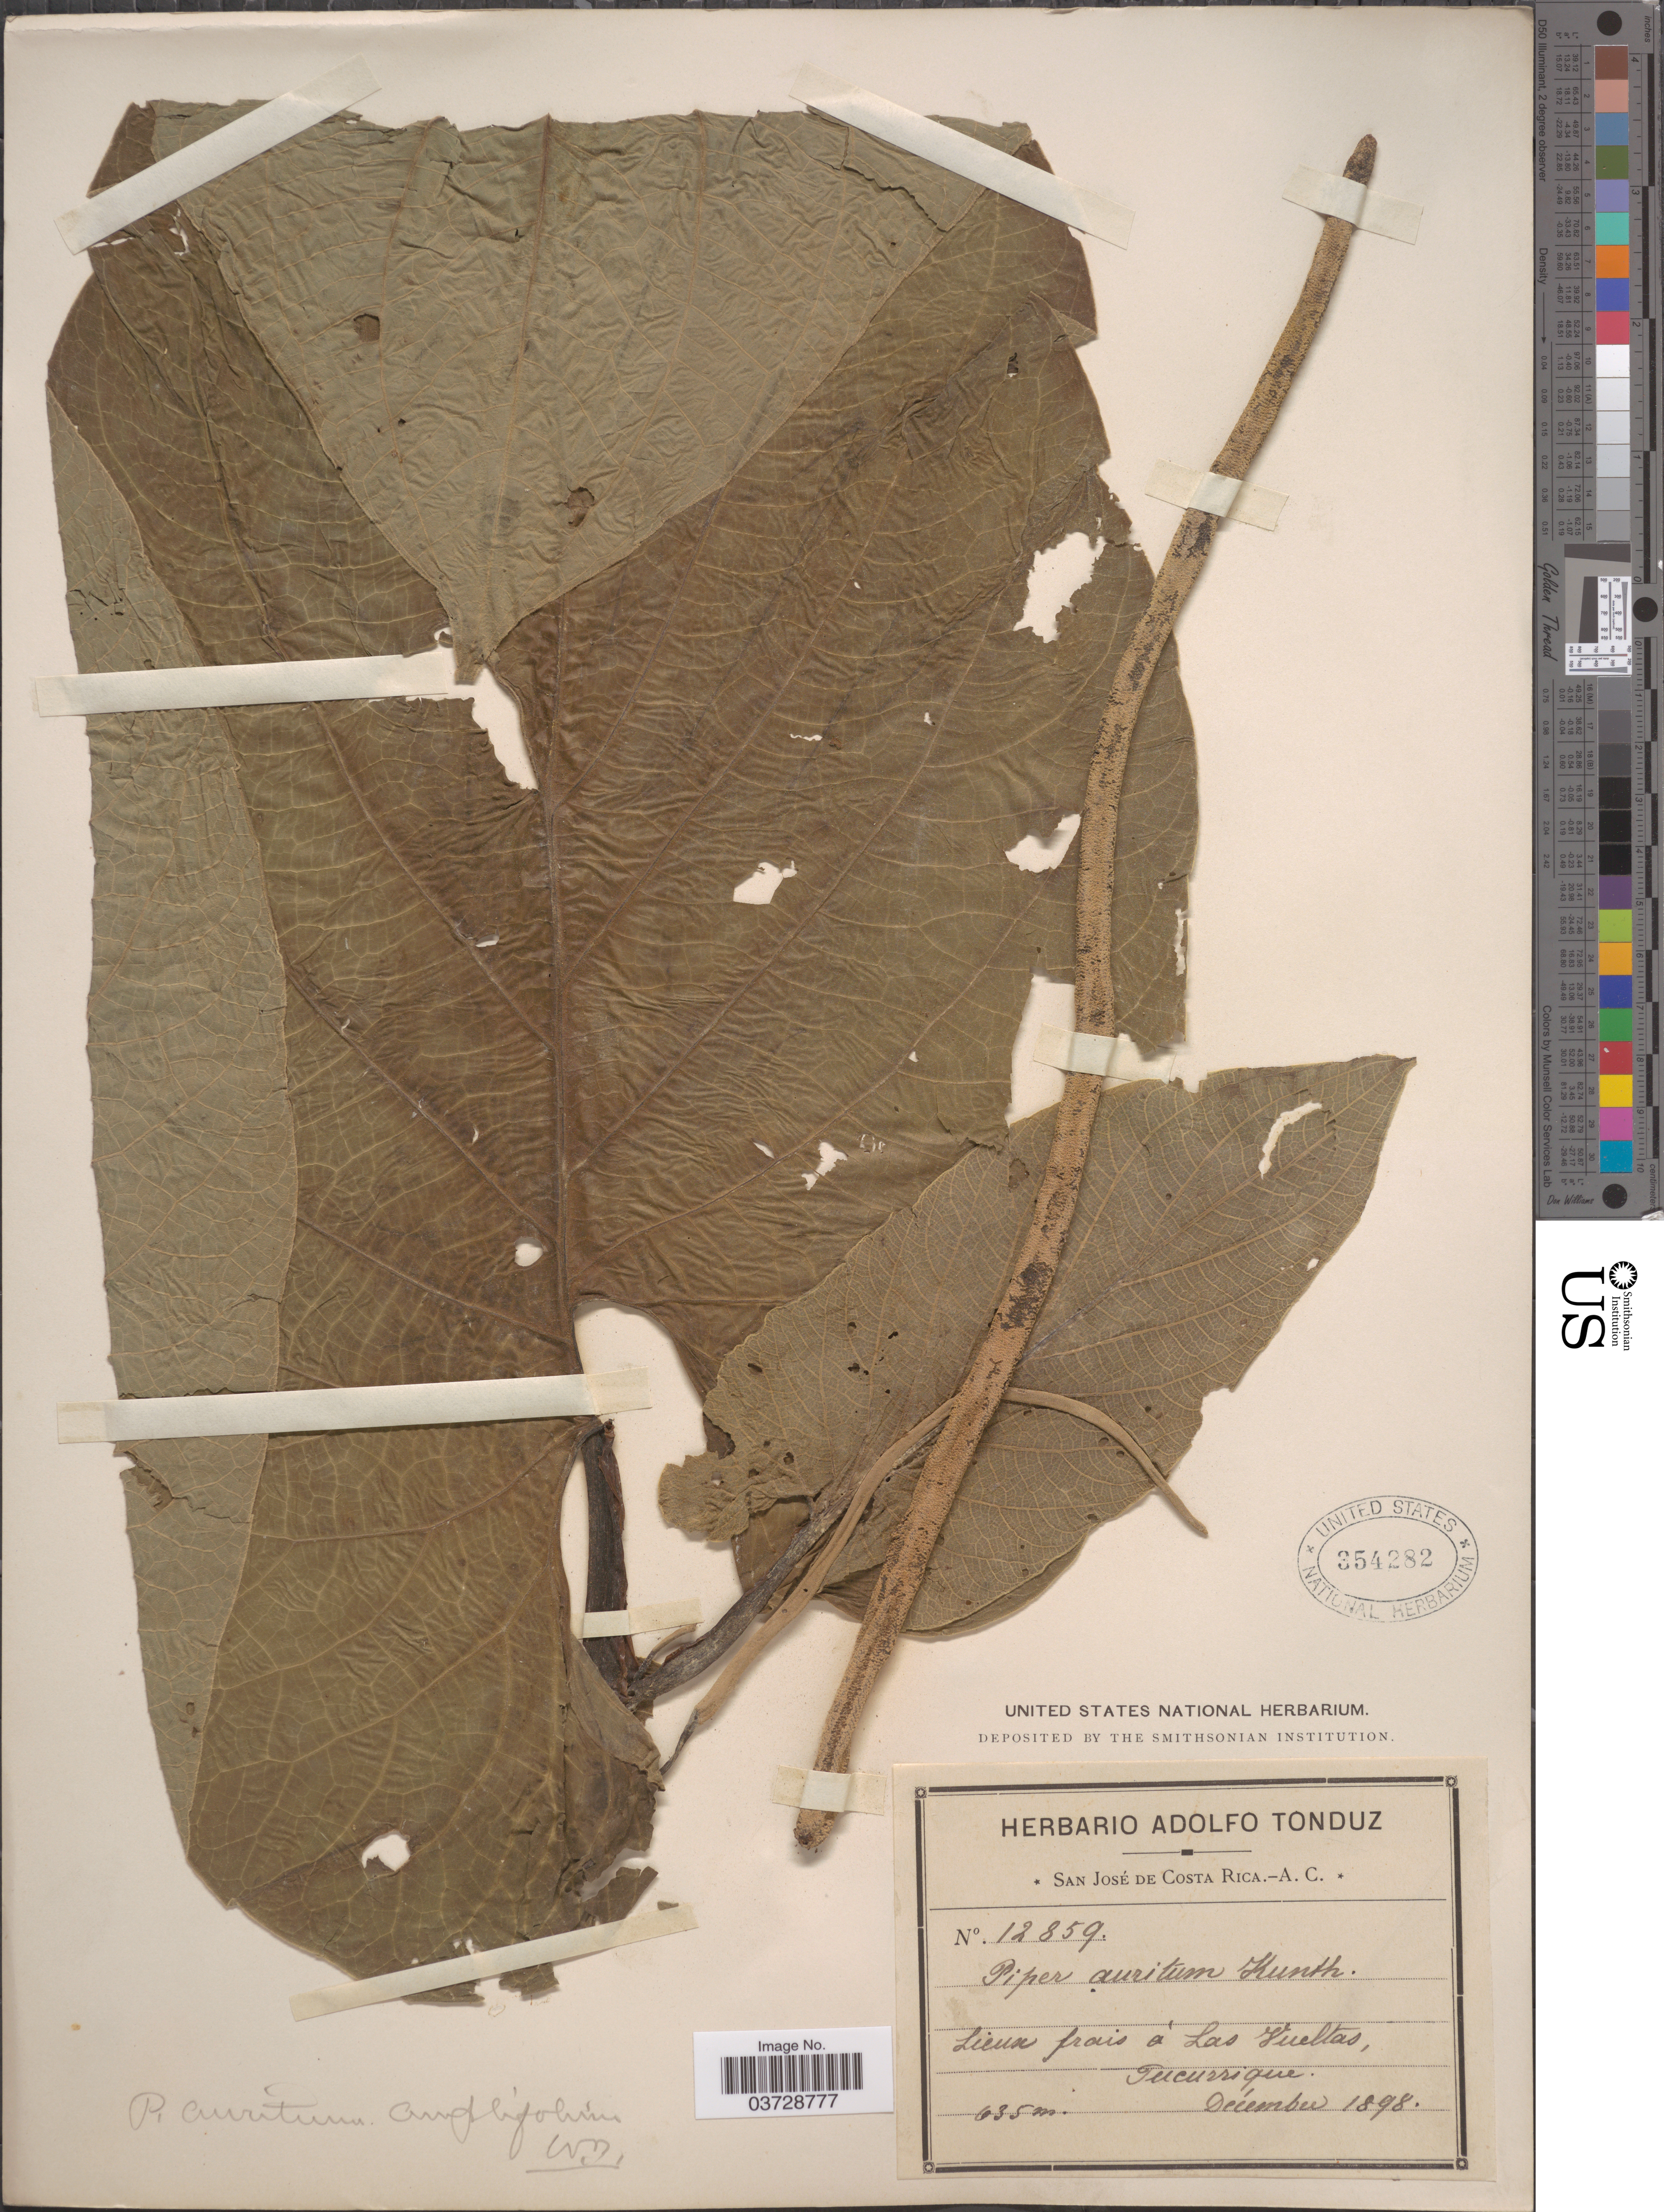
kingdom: Plantae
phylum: Tracheophyta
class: Magnoliopsida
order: Piperales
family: Piperaceae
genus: Piper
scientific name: Piper auritum var. amplifolium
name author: C. DC.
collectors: ex Herb. Adolfo Tonduz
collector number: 12859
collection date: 1898-12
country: Costa Rica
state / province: San José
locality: Lieux frais à Las Vueltas, Tucurrique.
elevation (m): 635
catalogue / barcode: US 354282